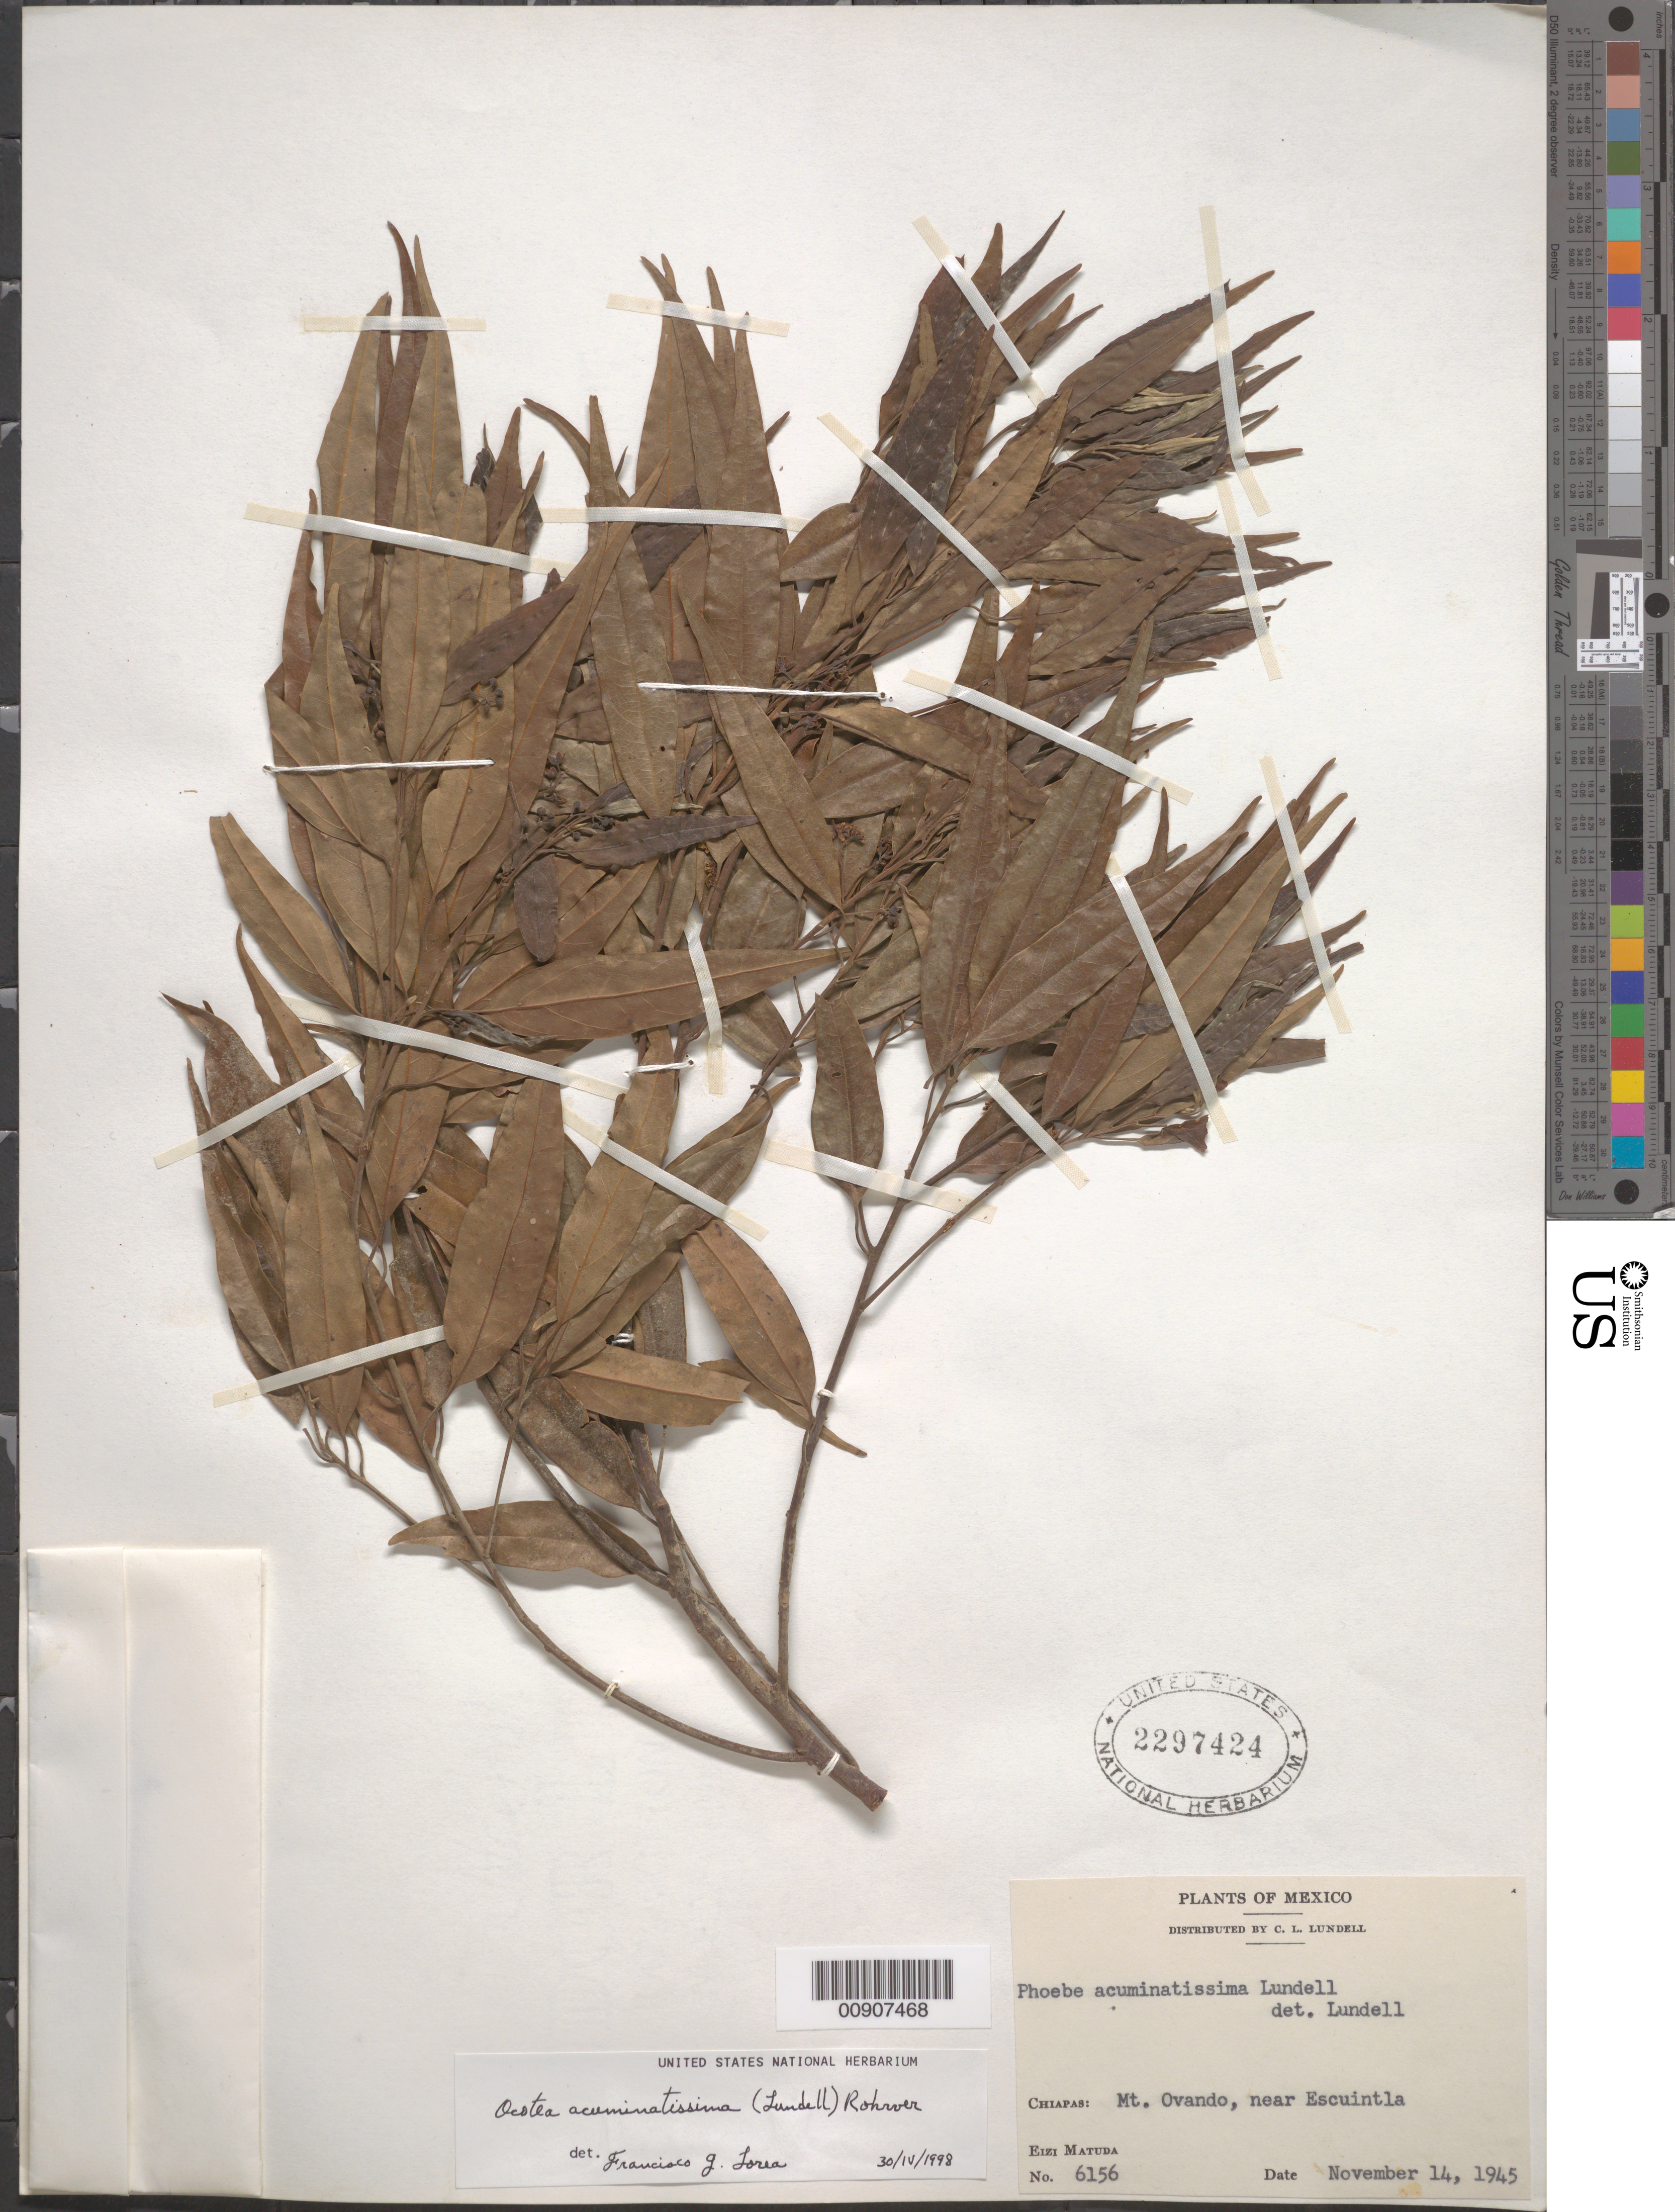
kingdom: Plantae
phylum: Tracheophyta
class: Magnoliopsida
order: Laurales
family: Lauraceae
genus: Ocotea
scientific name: Ocotea acuminatissima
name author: (Lundell) Rohwer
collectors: E. Matuda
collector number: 6156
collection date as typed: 14 Nov 1945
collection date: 1945-11-14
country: Mexico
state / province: Chiapas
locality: Chiapas: Mt. Ovando, near Escuintla.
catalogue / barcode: US 2297424